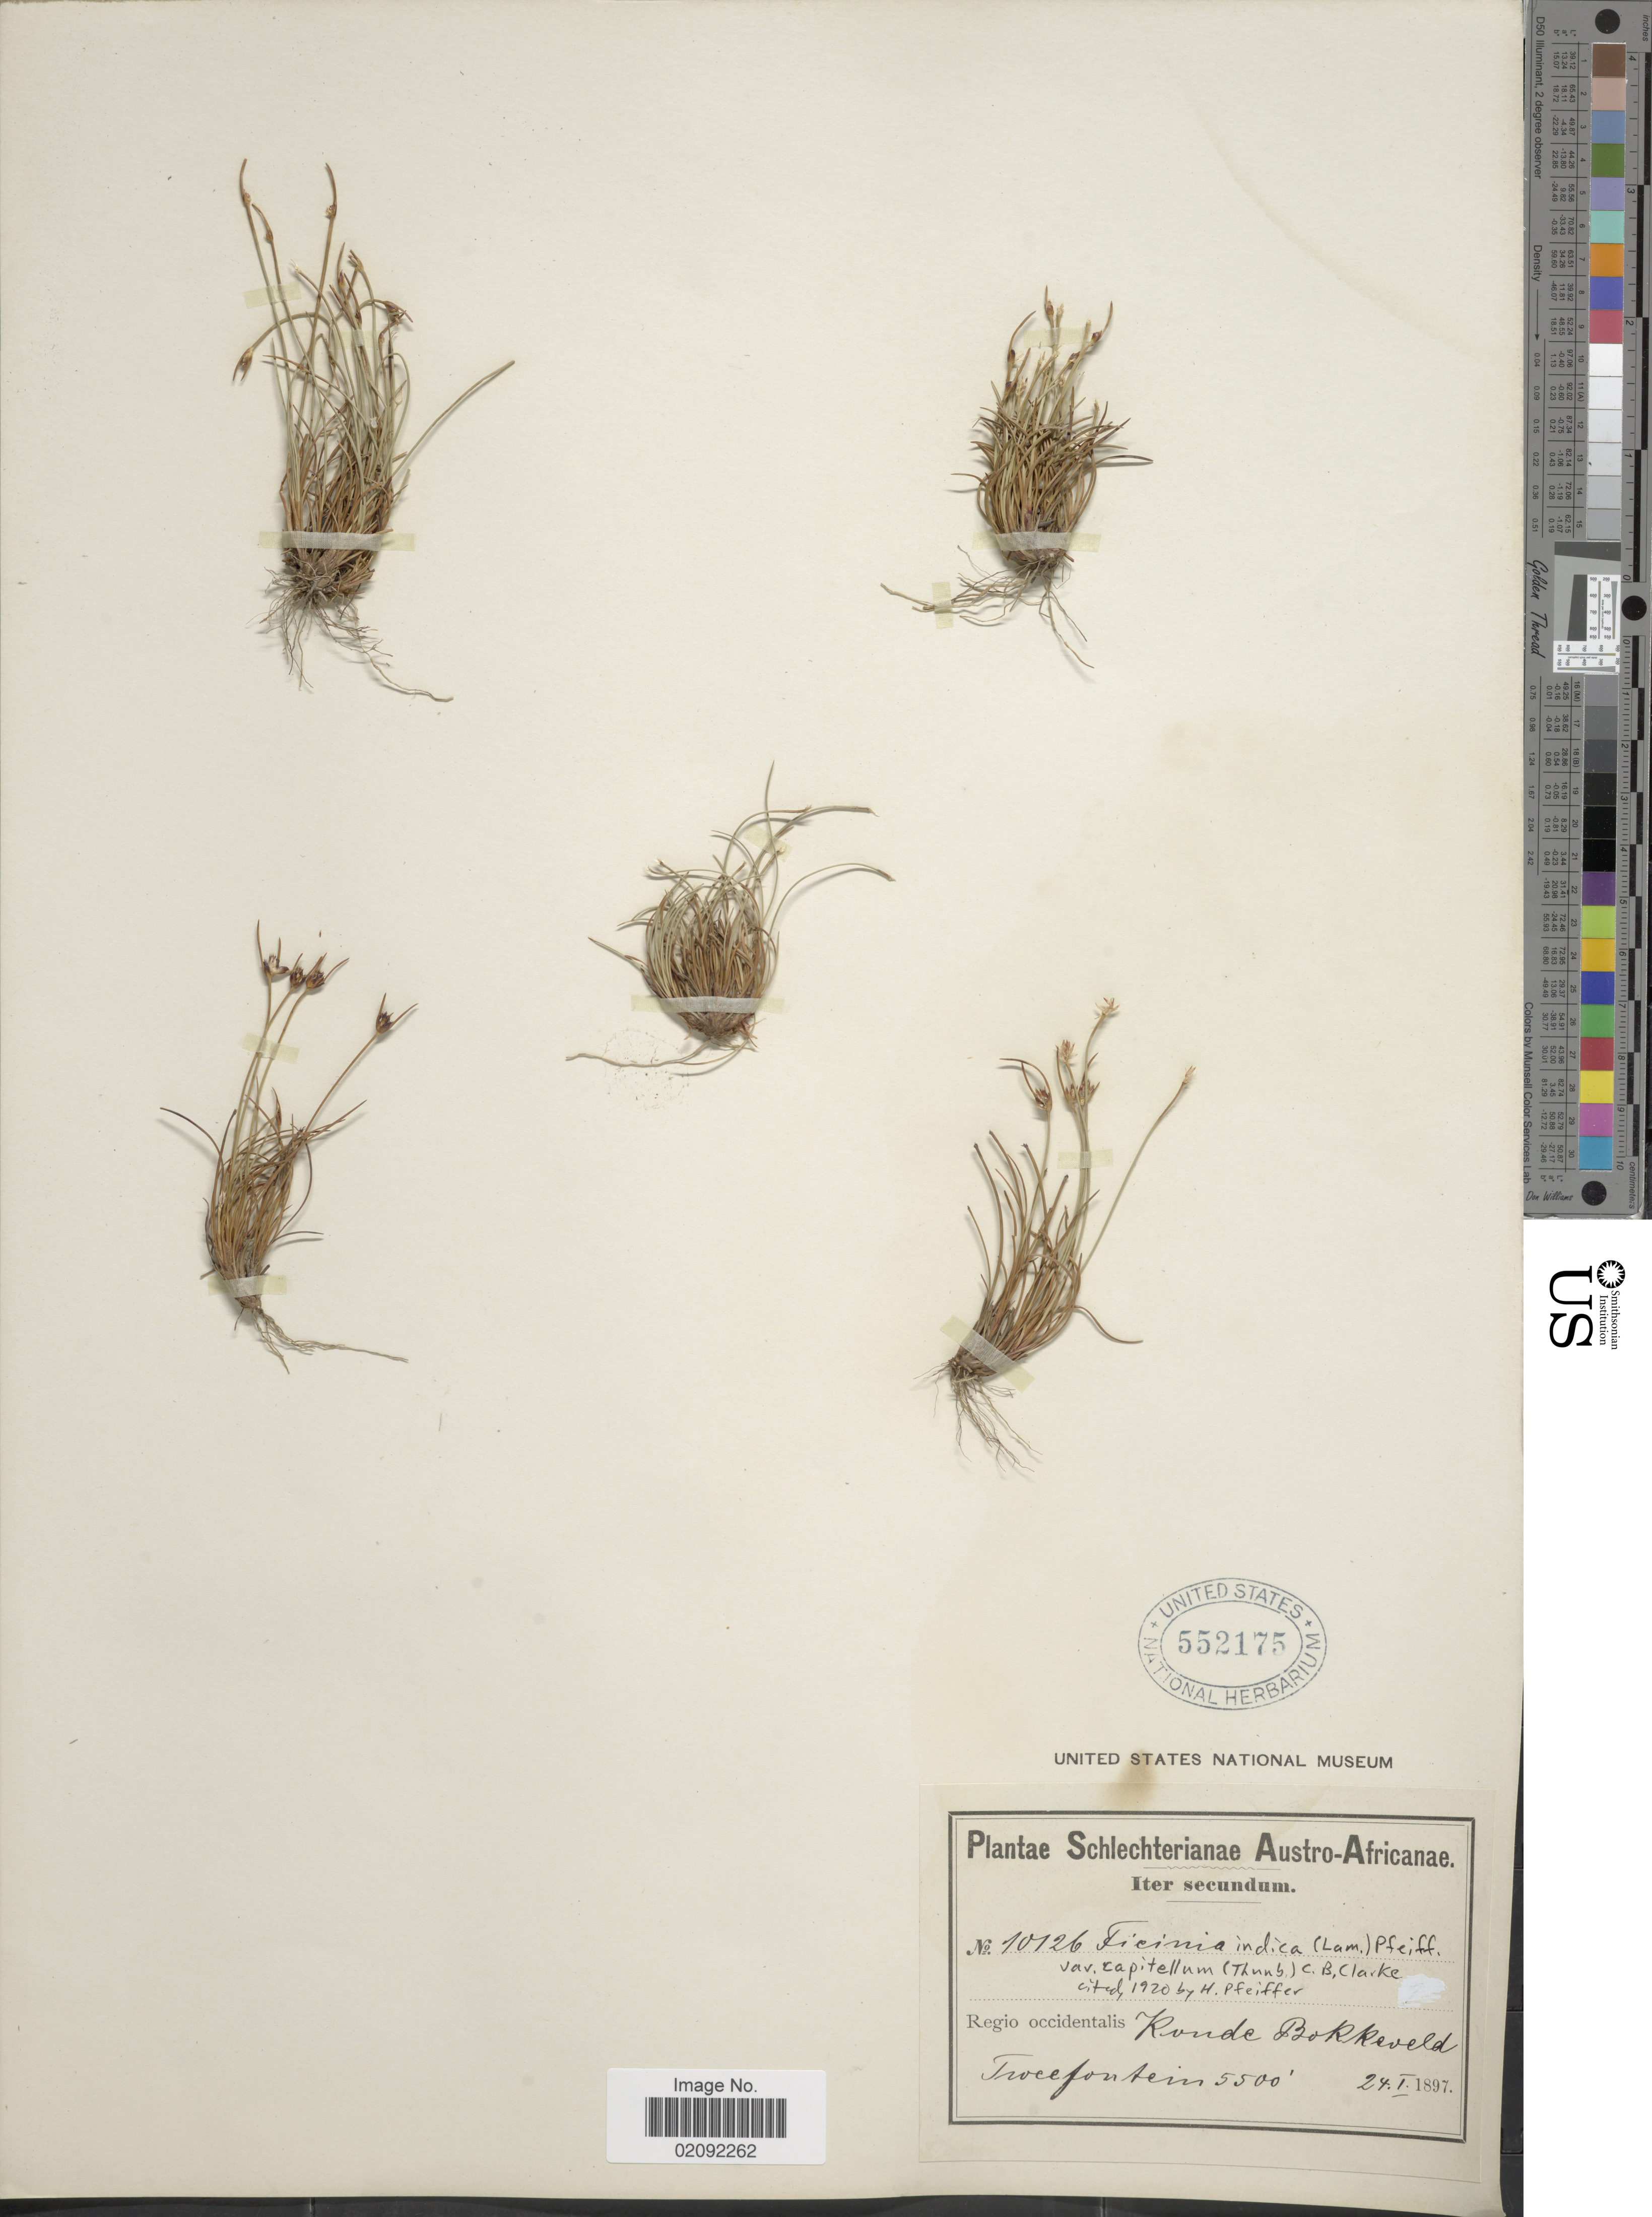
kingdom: Plantae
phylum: Tracheophyta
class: Liliopsida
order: Poales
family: Cyperaceae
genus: Ficinia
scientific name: Ficinia indica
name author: (Lam.) H. Pfeiff.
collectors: Schlechter, --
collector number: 10126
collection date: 1897-01-24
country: South Africa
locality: Austro-Africanae, Regio occidentalis, Koude Bokkeveld, Tweefontein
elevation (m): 1676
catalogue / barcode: US 552175